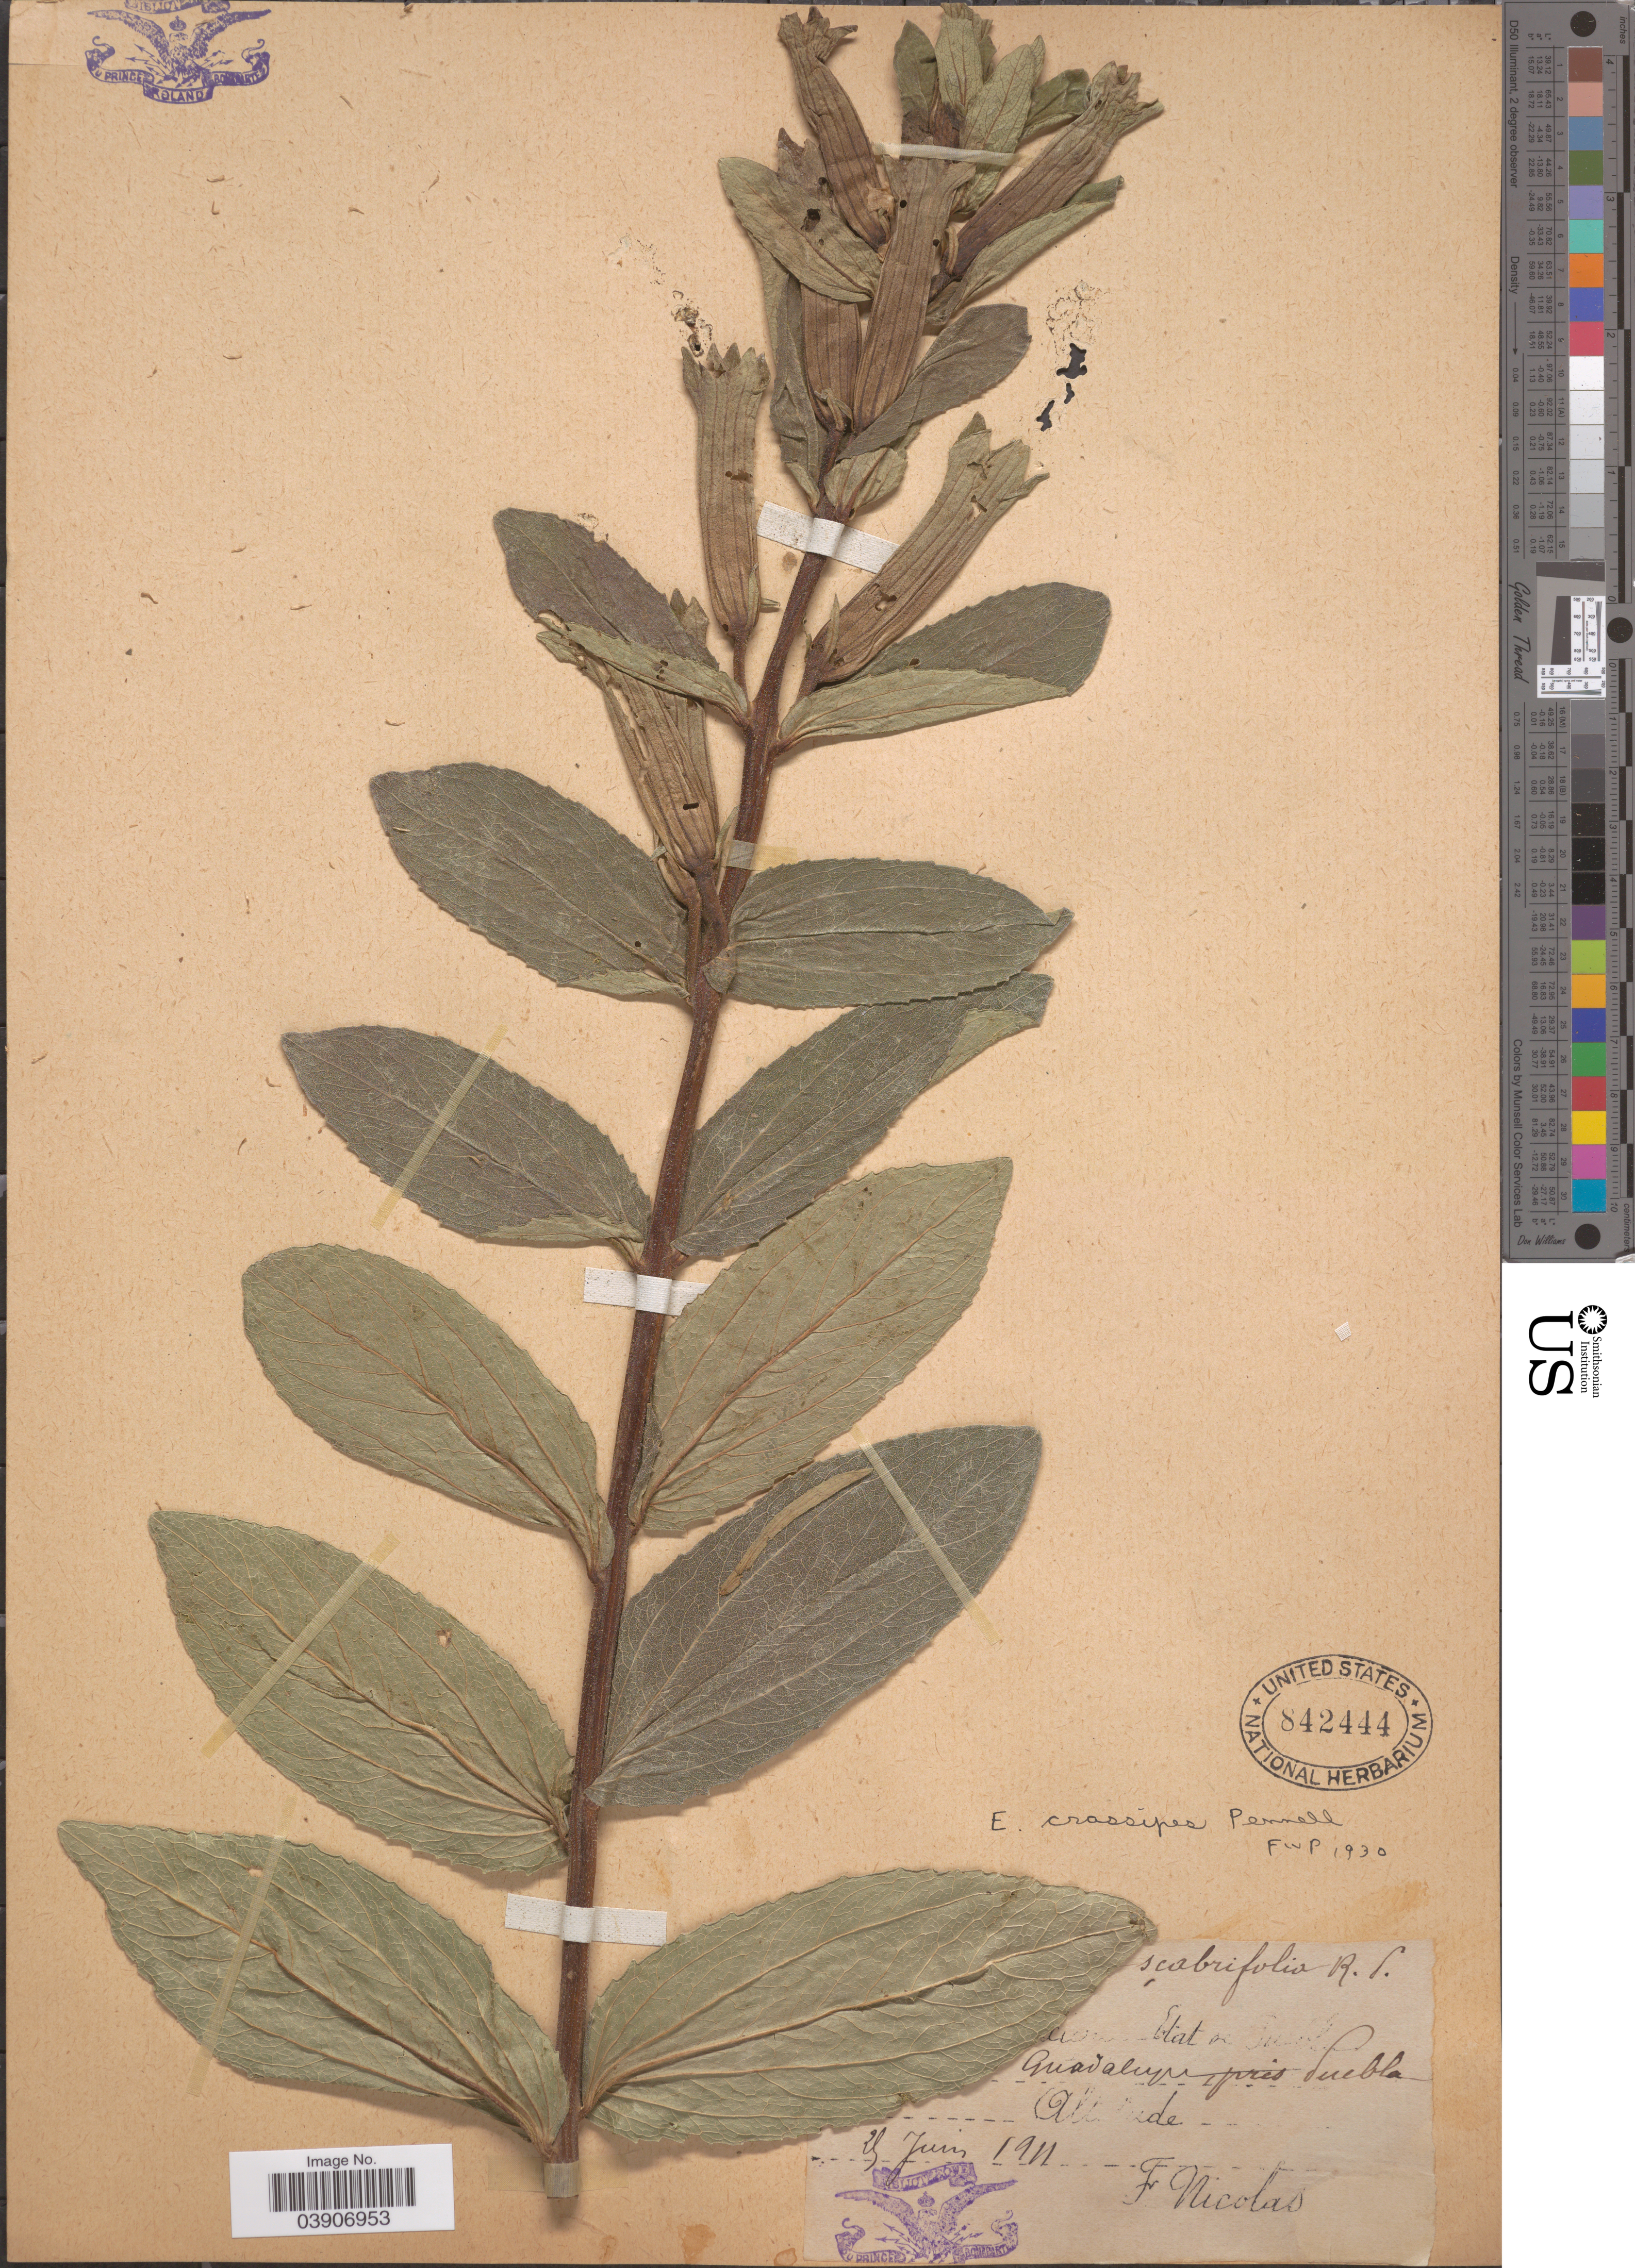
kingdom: Plantae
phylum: Tracheophyta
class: Magnoliopsida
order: Lamiales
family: Orobanchaceae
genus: Escobedia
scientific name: Escobedia crassipes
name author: Pennell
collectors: F. Nicolas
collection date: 1911-06-25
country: Mexico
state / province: Puebla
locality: Guadalupe.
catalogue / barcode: US 842444